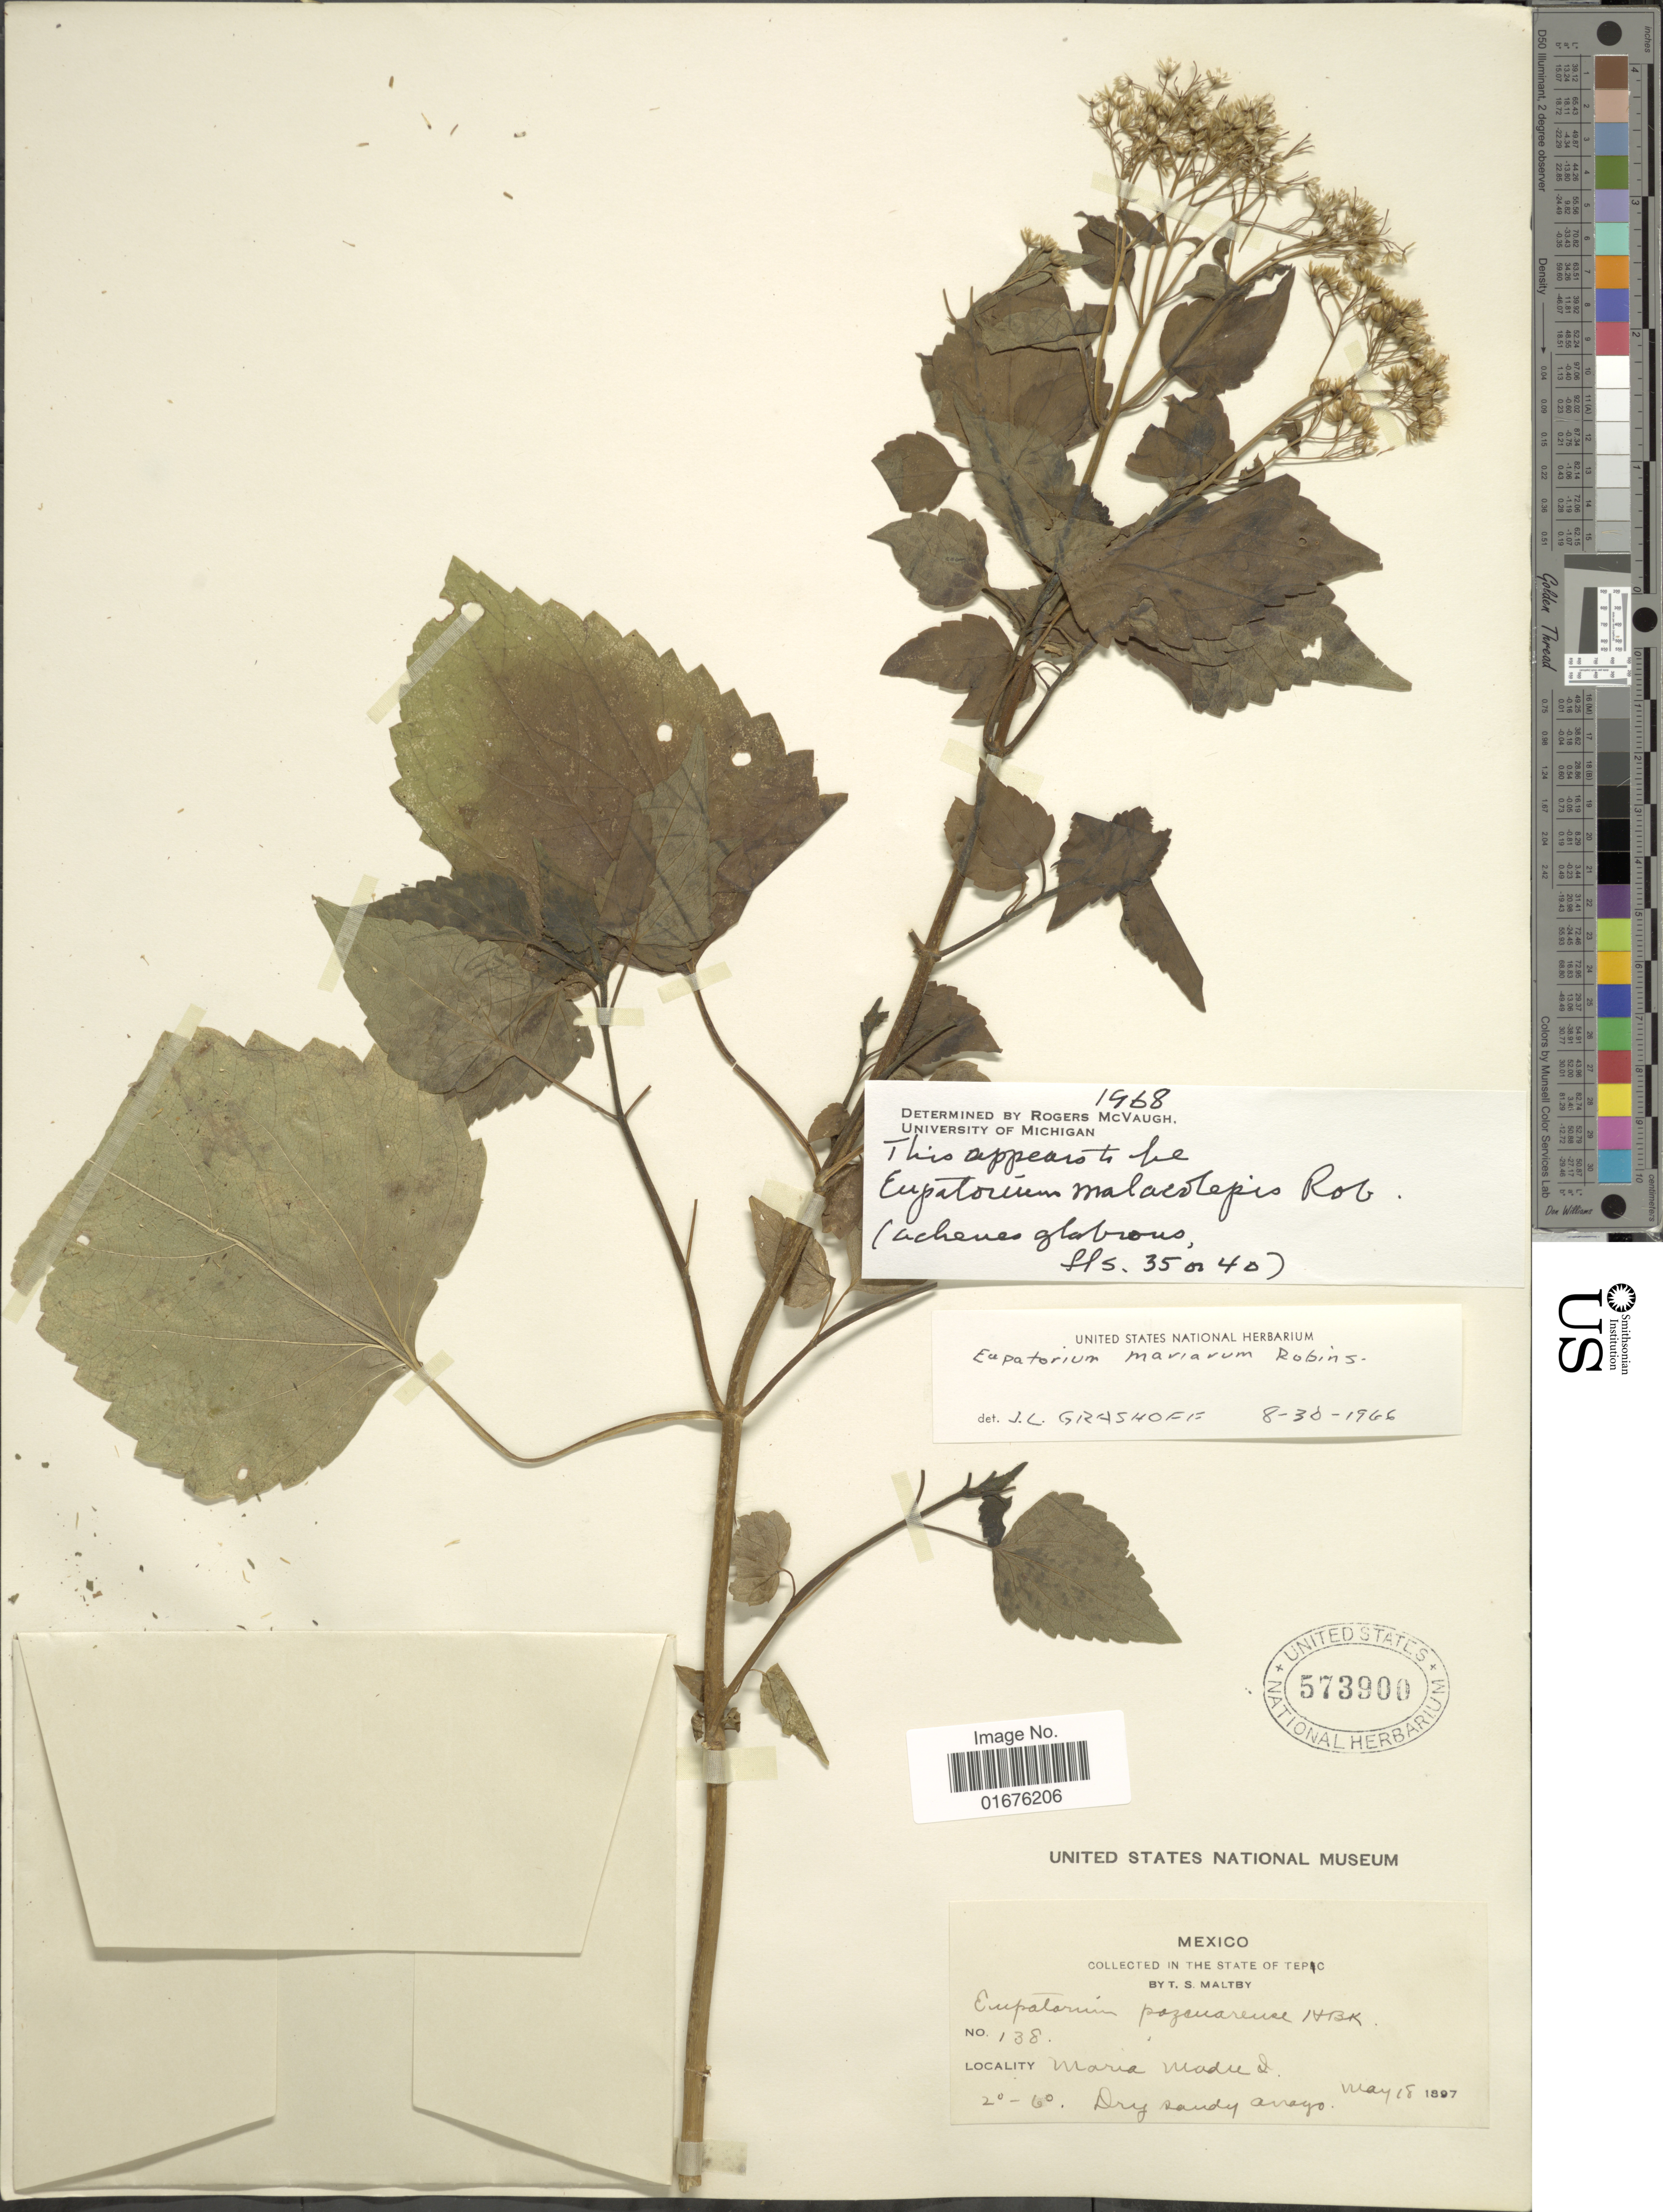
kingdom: Plantae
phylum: Tracheophyta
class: Magnoliopsida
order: Asterales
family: Asteraceae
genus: Ageratina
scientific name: Ageratina mariarum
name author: (B.L. Rob.) R.M. King & H. Rob.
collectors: T. S. Maltby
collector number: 138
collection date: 1897-05-18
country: Mexico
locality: State of Tepec, Maria Madre I, 2°-6°, dry sandy arrayo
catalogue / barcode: US 573900